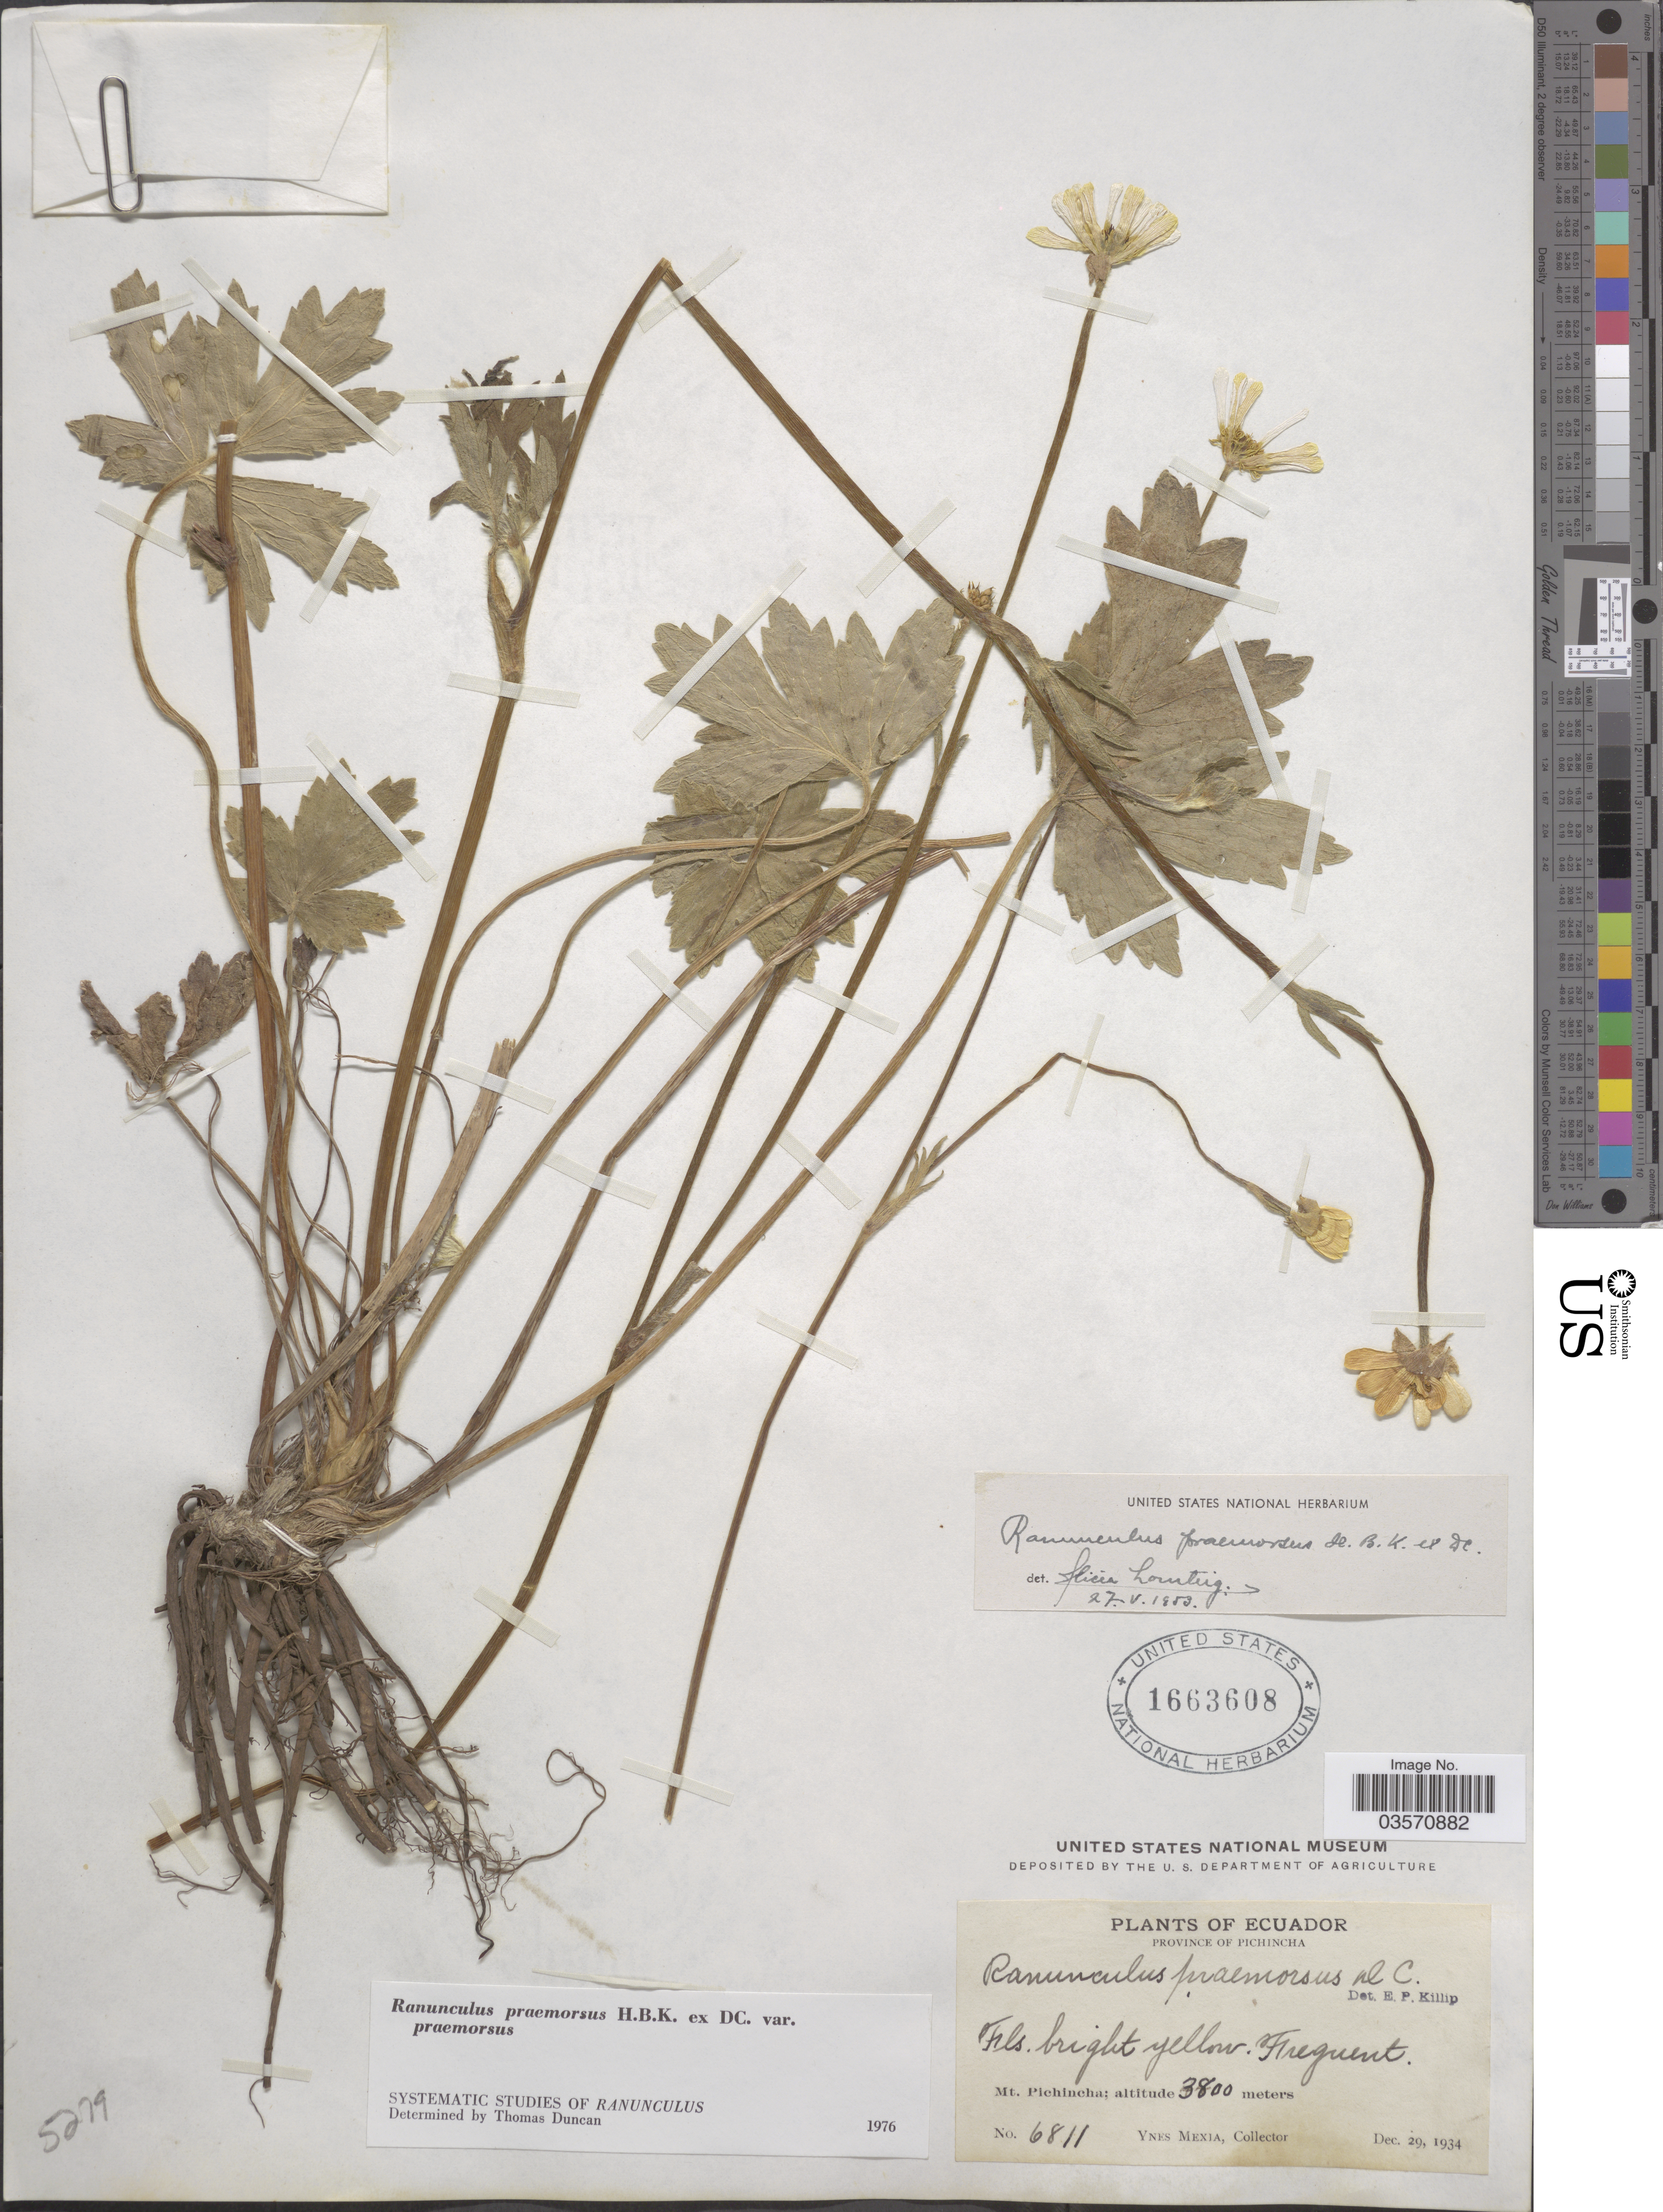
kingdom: Plantae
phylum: Tracheophyta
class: Magnoliopsida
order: Ranunculales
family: Ranunculaceae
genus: Ranunculus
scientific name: Ranunculus praemorsus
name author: Kunth ex DC.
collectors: Y. Mexia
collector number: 6811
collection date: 1934-12-29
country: Ecuador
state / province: Pichincha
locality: Mt. Pichincha.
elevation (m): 3800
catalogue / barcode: US 1663608